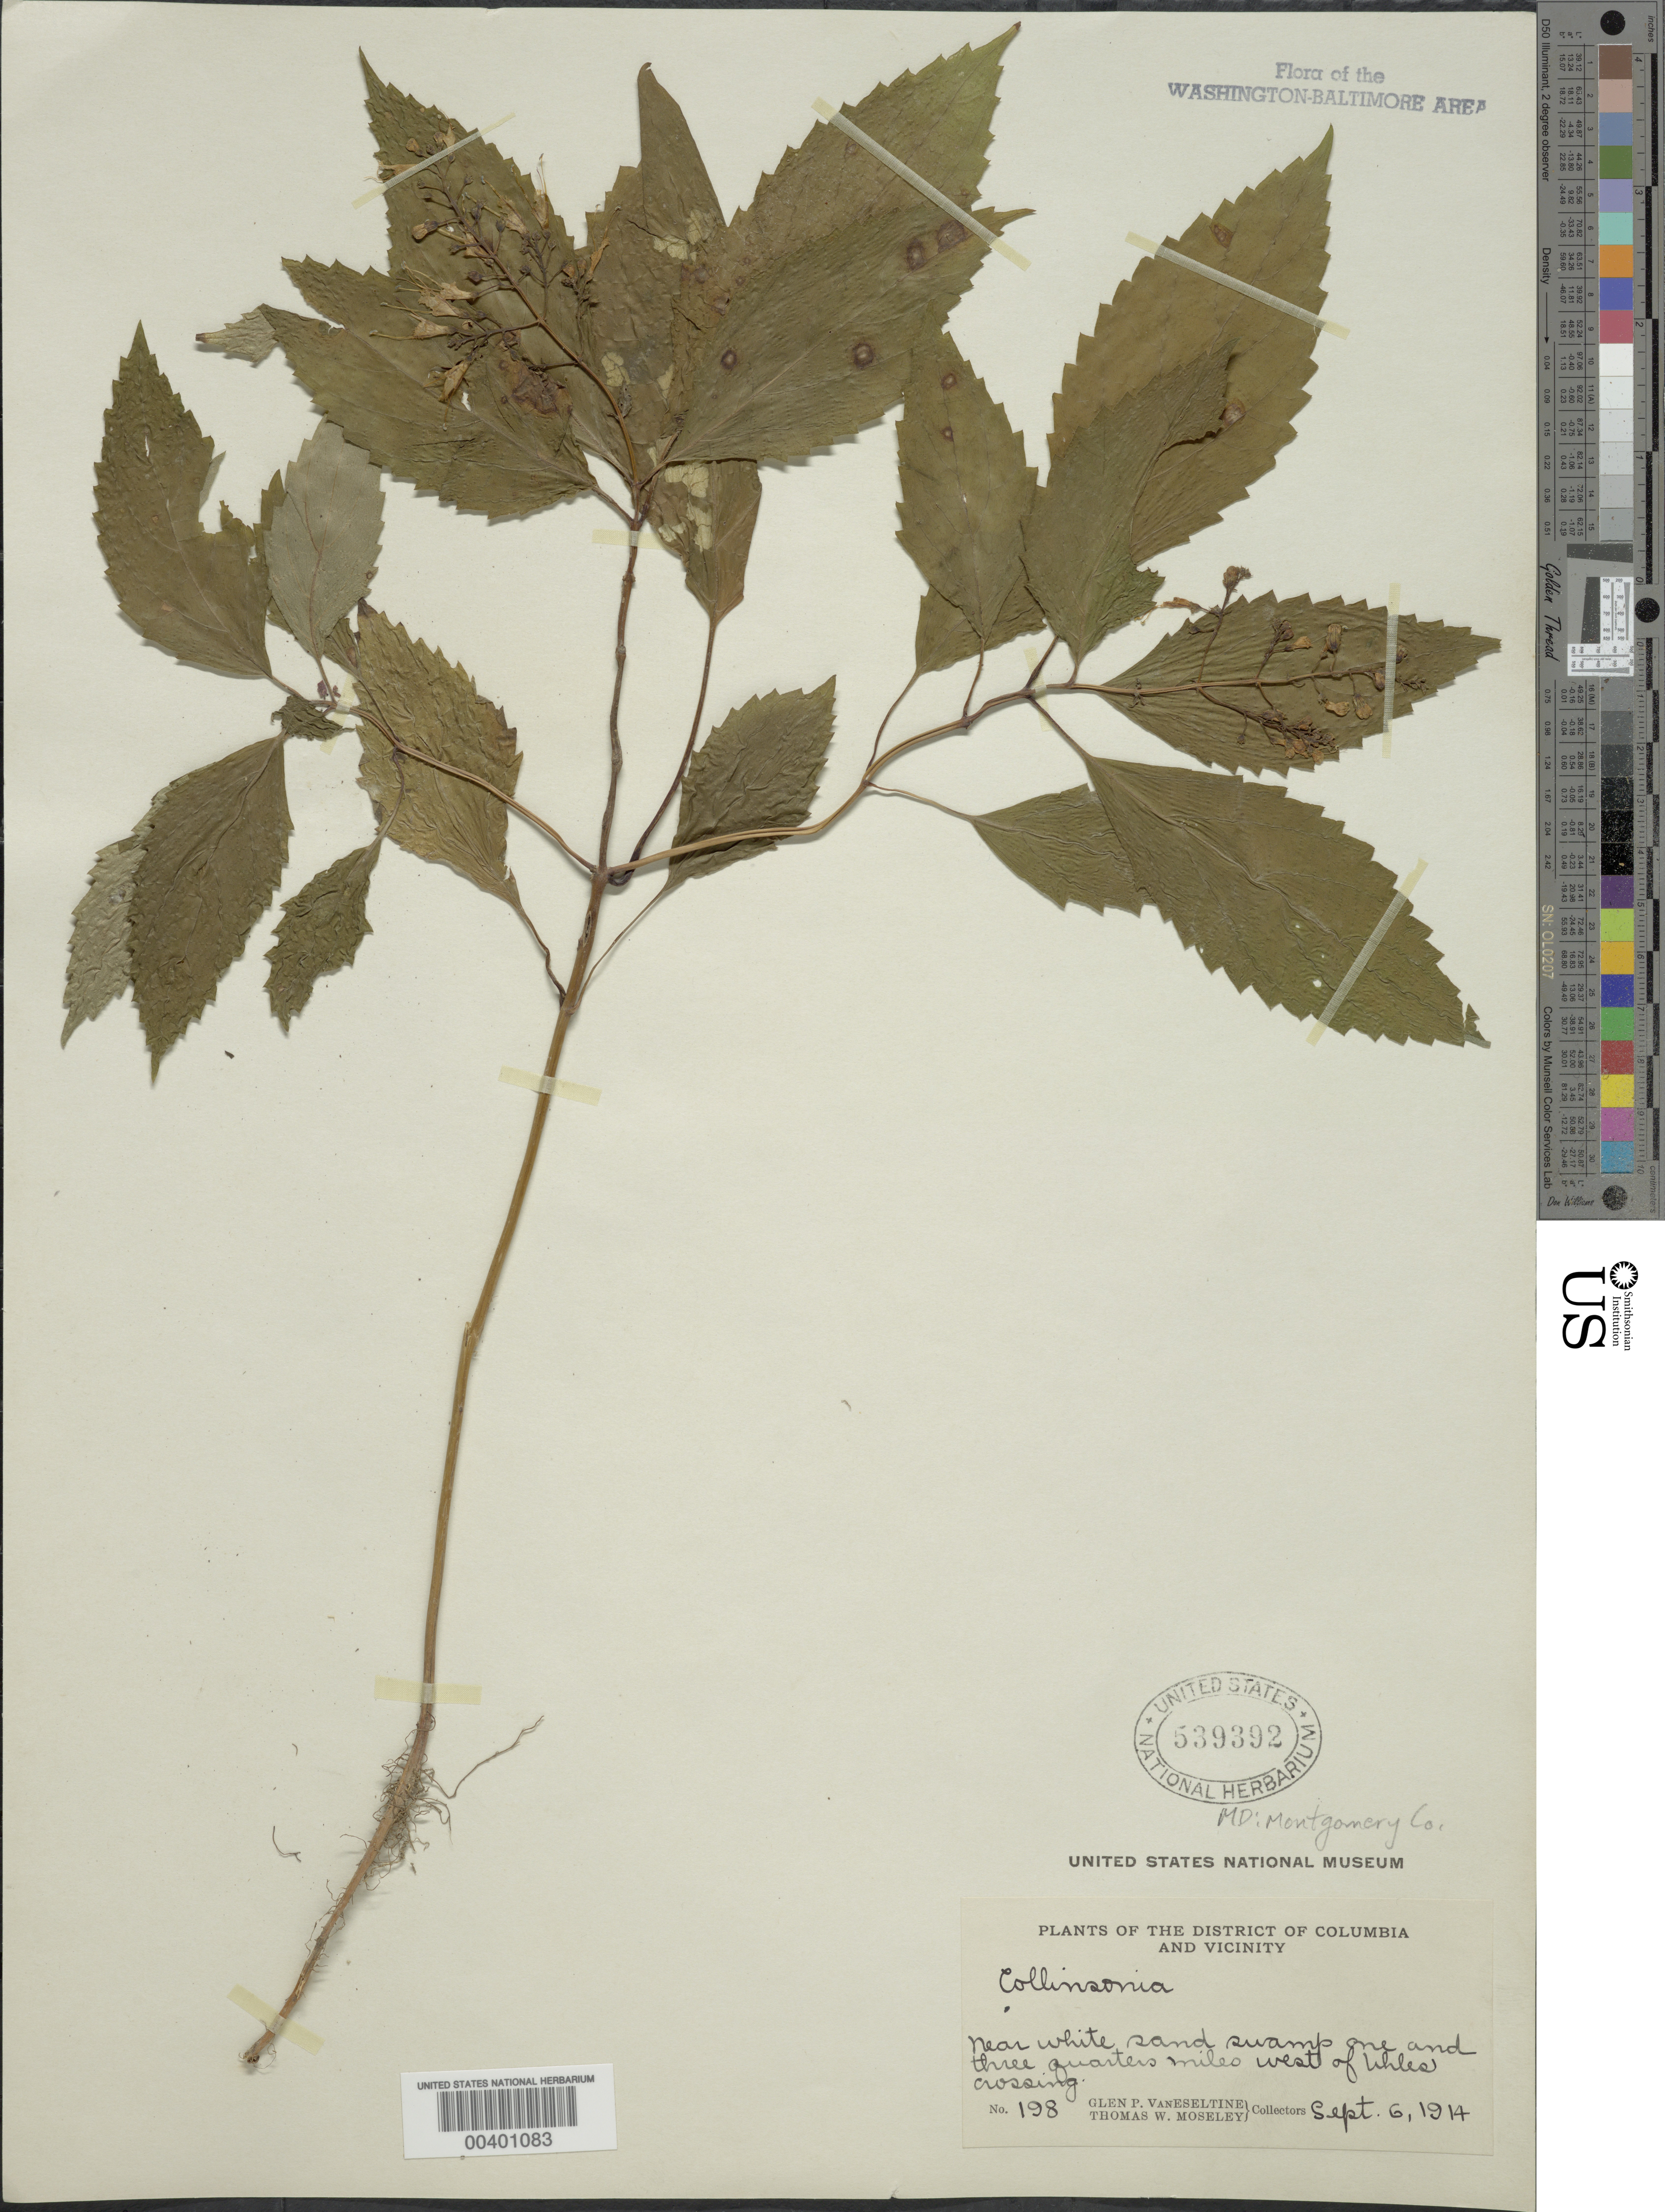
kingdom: Plantae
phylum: Tracheophyta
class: Magnoliopsida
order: Lamiales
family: Lamiaceae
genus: Collinsonia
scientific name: Collinsonia canadensis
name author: L.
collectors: G. P. Van Eseltine & T. Moseley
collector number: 198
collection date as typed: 06 Sep 1914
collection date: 1914-09-06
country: United States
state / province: District of Columbia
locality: West of Uhles Crossing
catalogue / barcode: US 539392